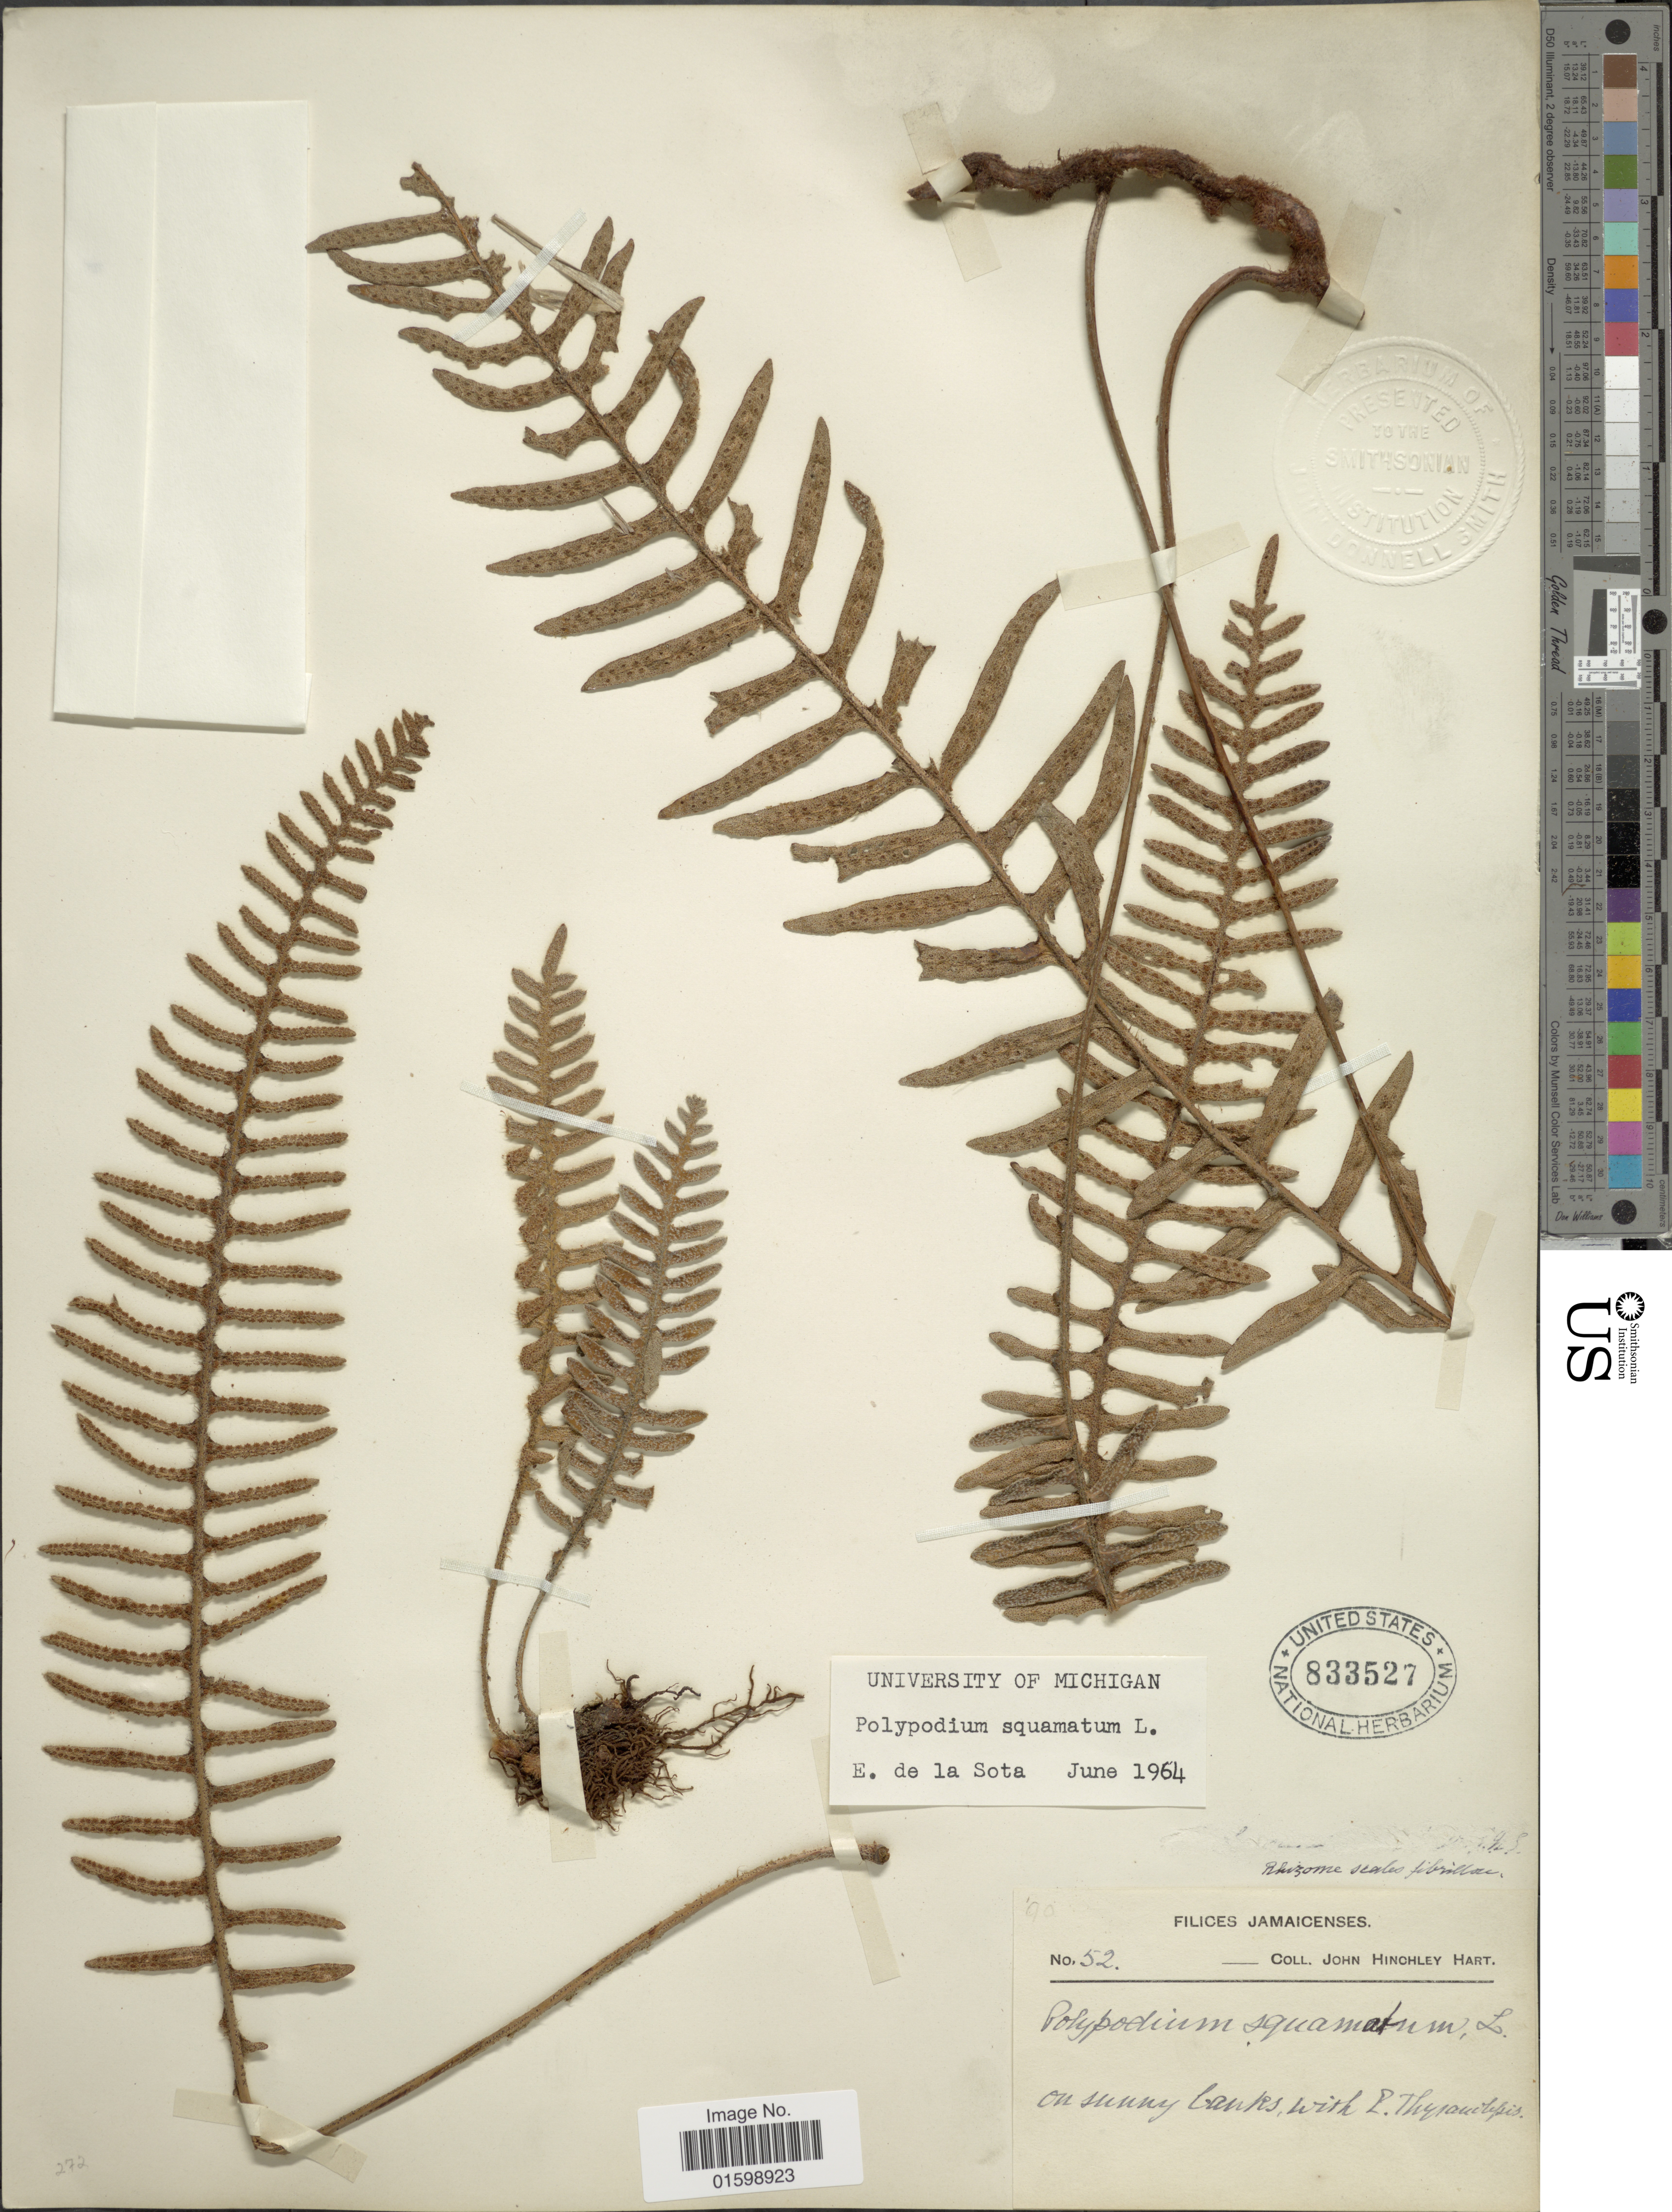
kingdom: Plantae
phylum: Tracheophyta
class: Polypodiopsida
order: Polypodiales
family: Polypodiaceae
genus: Pleopeltis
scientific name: Pleopeltis squamata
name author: (L.) J. Sm.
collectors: J. H. Hart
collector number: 52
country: Jamaica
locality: On sunny banks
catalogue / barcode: US 833527